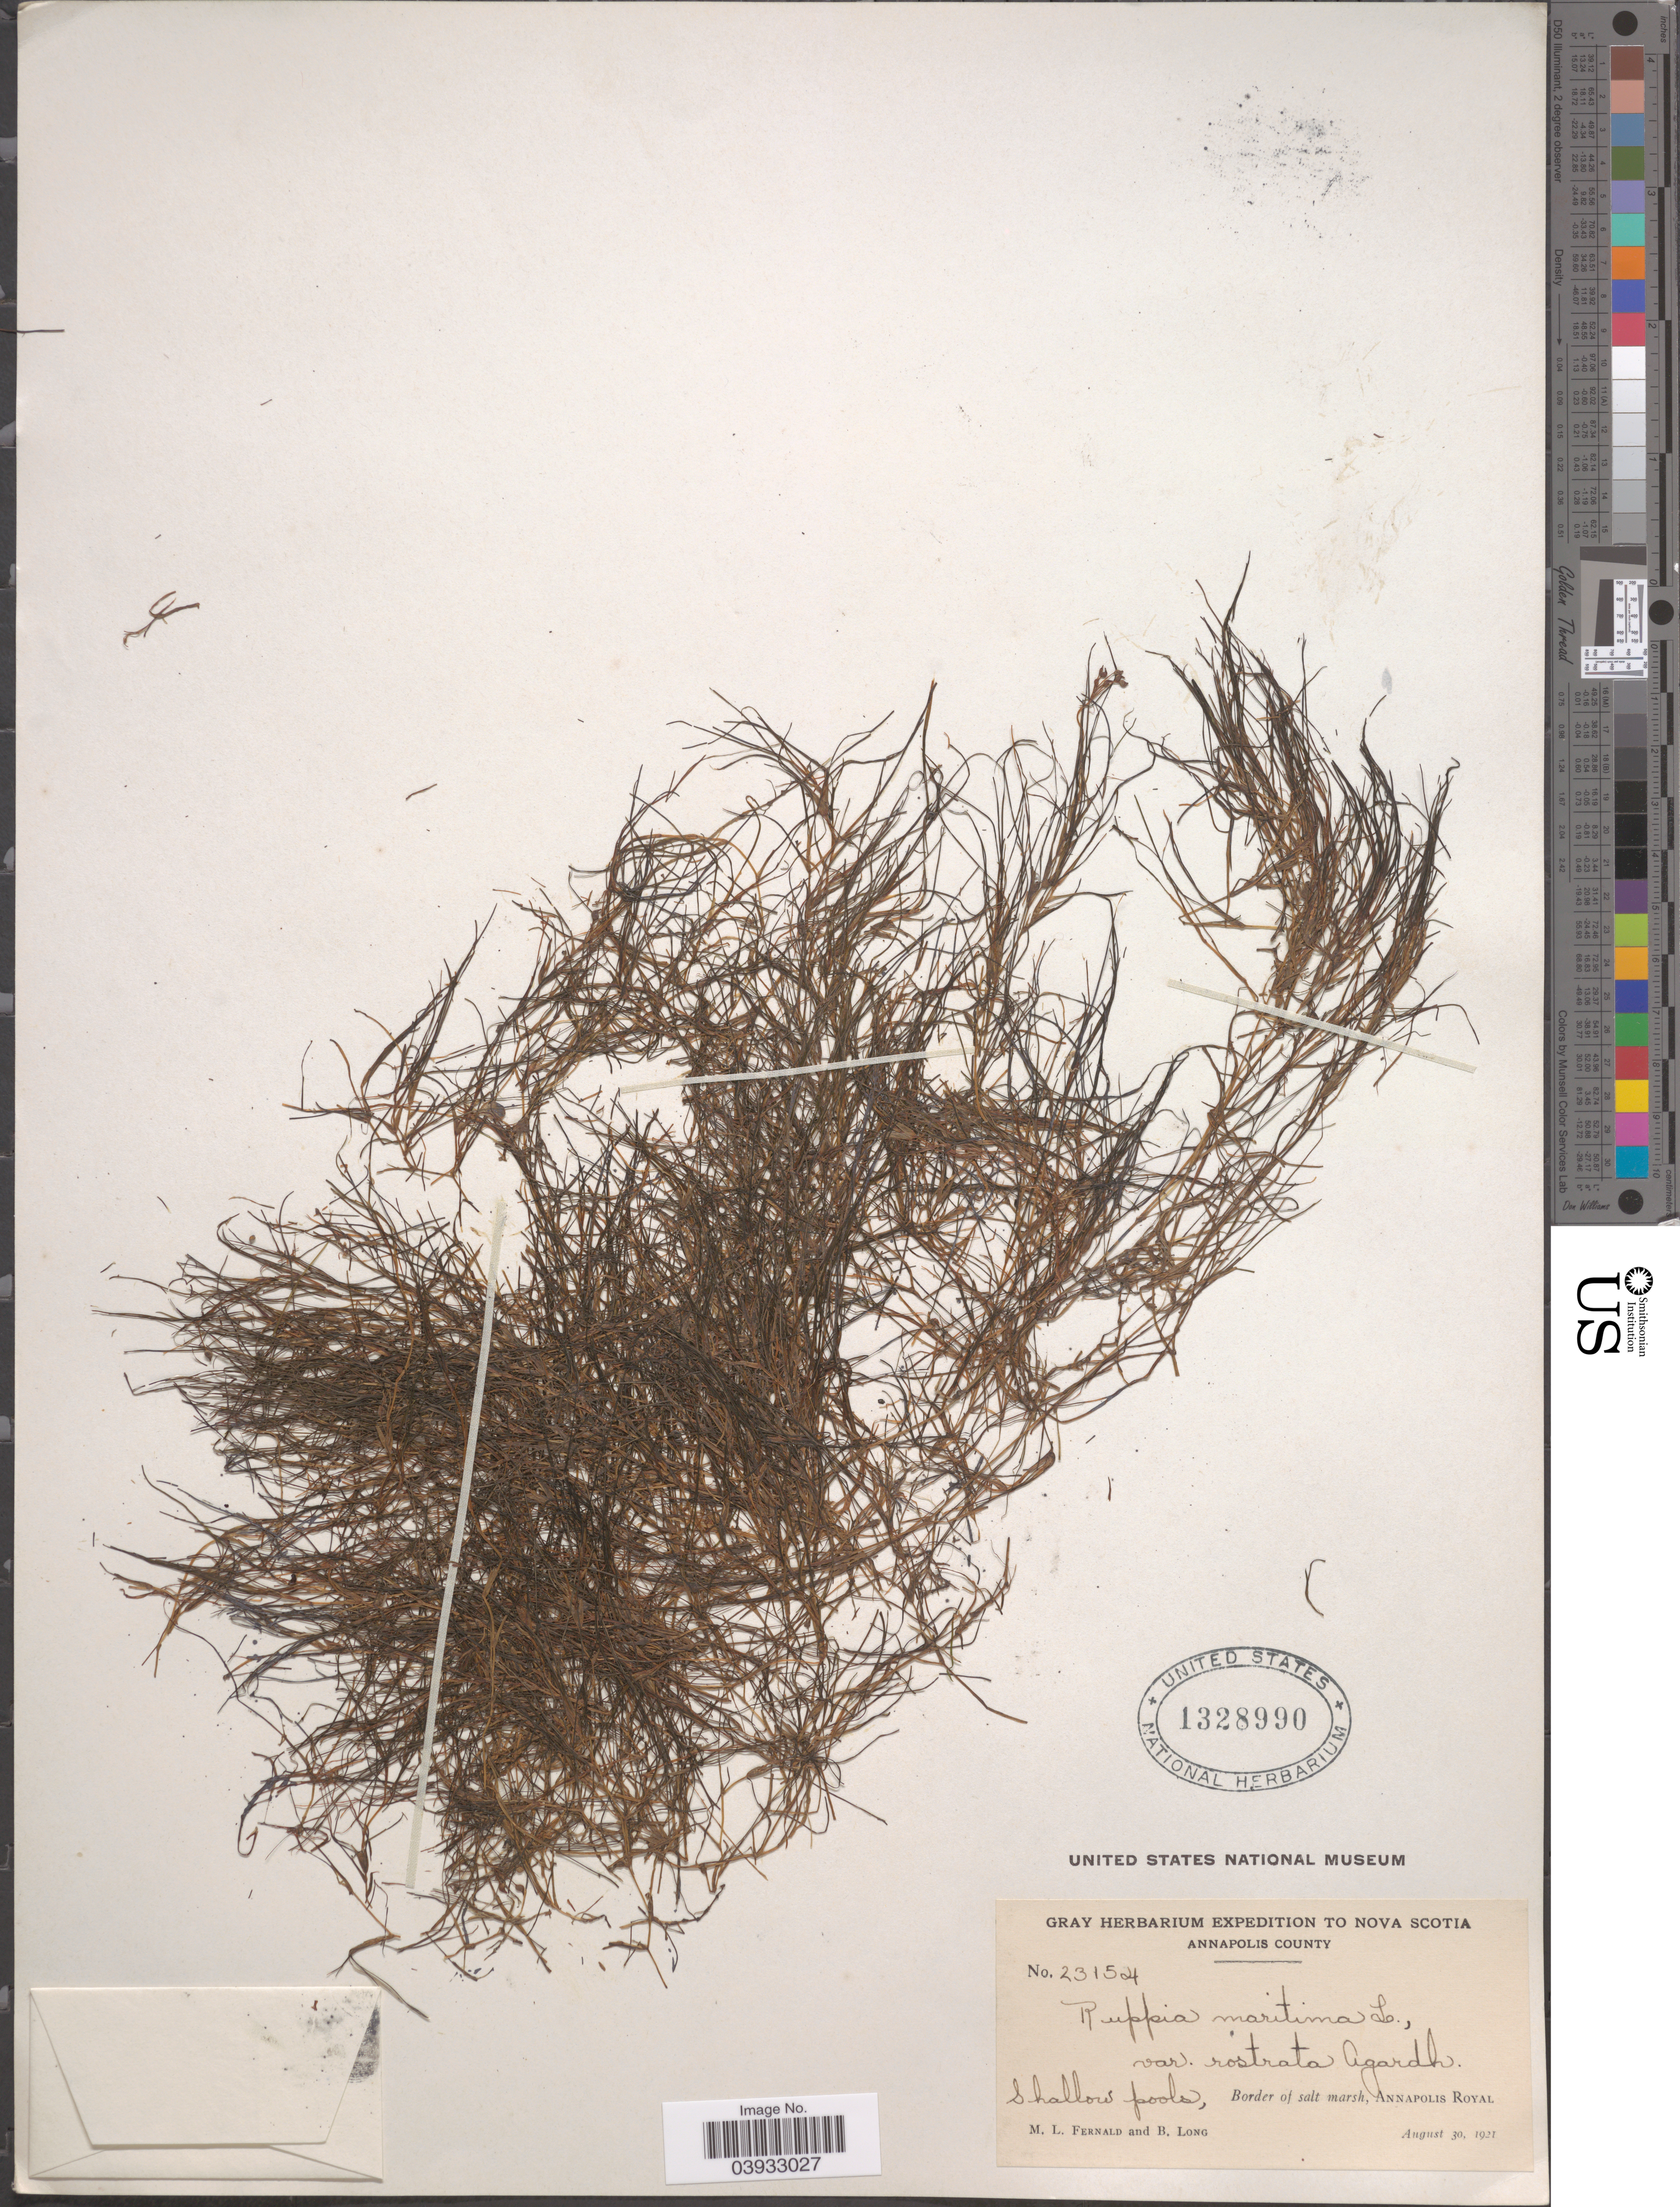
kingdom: Plantae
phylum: Tracheophyta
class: Liliopsida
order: Alismatales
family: Ruppiaceae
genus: Ruppia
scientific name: Ruppia maritima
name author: L.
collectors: M. L. Fernald & B. Long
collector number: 23154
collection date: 1921-08-30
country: Canada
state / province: Nova Scotia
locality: Annapolis County. Annapolis Royal.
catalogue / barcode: US 1328990